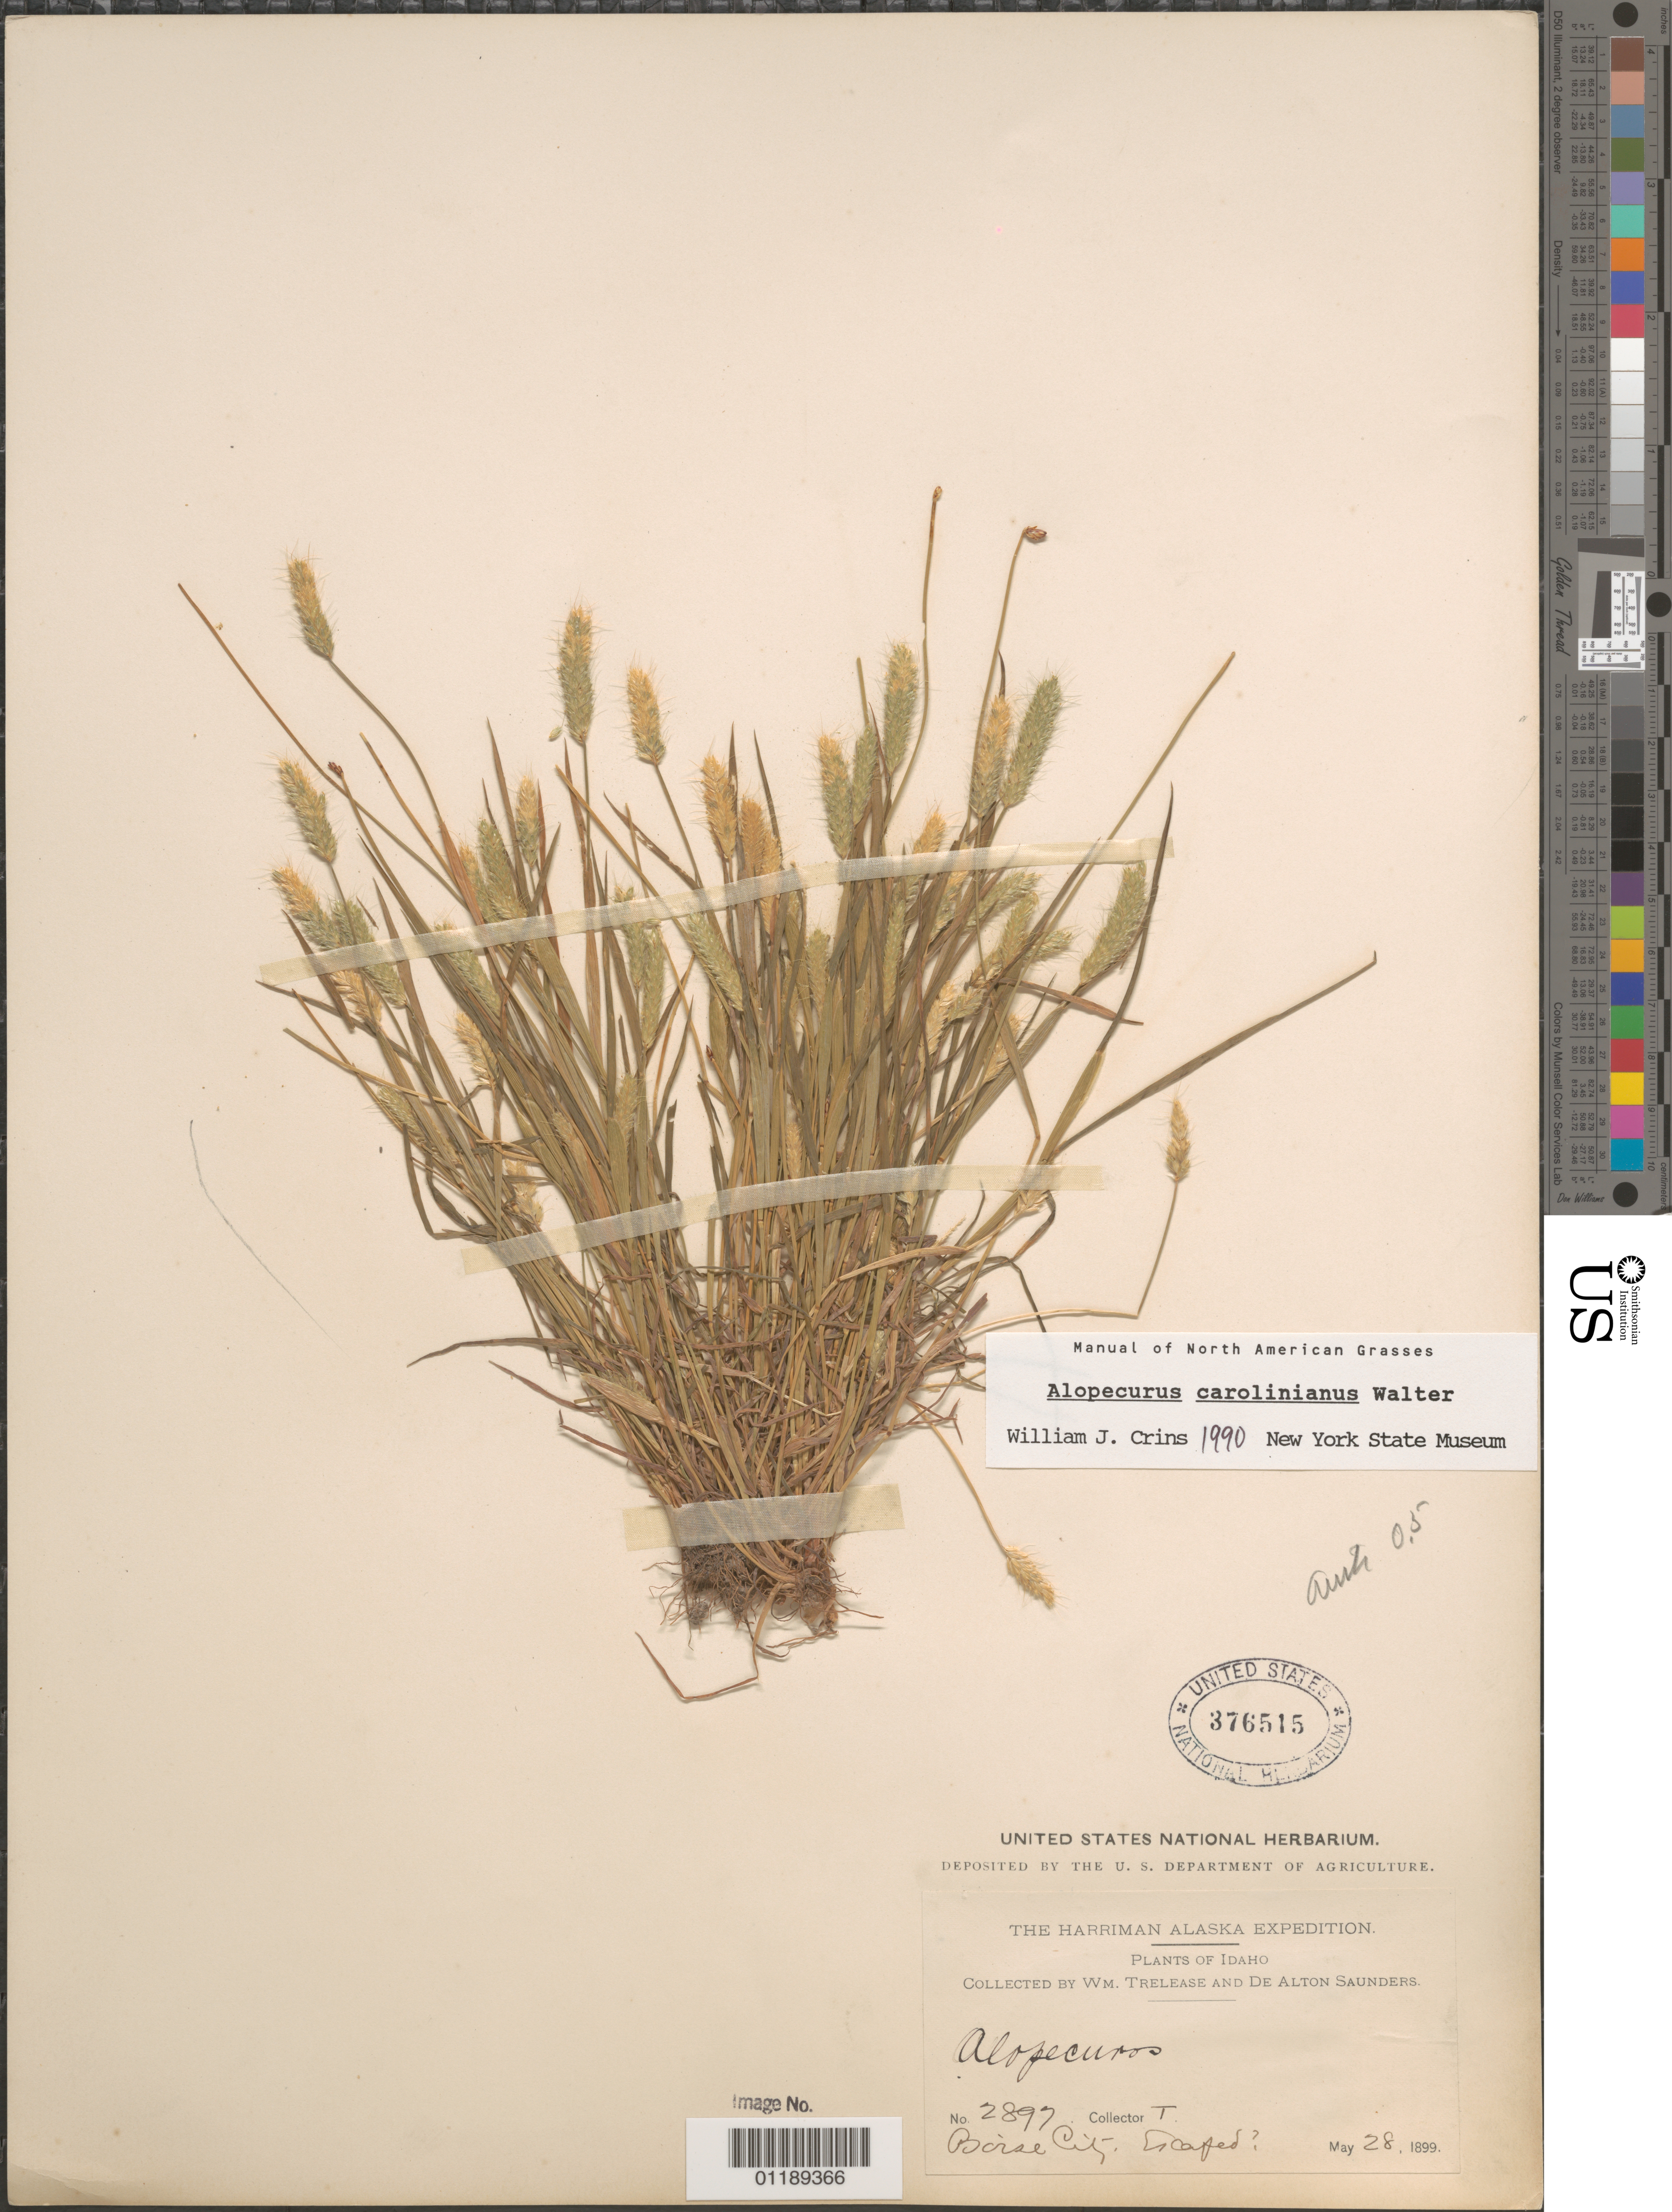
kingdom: Plantae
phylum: Tracheophyta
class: Liliopsida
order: Poales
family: Poaceae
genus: Alopecurus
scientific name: Alopecurus carolinianus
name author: Walter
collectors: W. Trelease & D. A. Saunders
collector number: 2897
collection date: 1899-05-28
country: United States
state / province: Idaho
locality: Boise City.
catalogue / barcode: US 376515